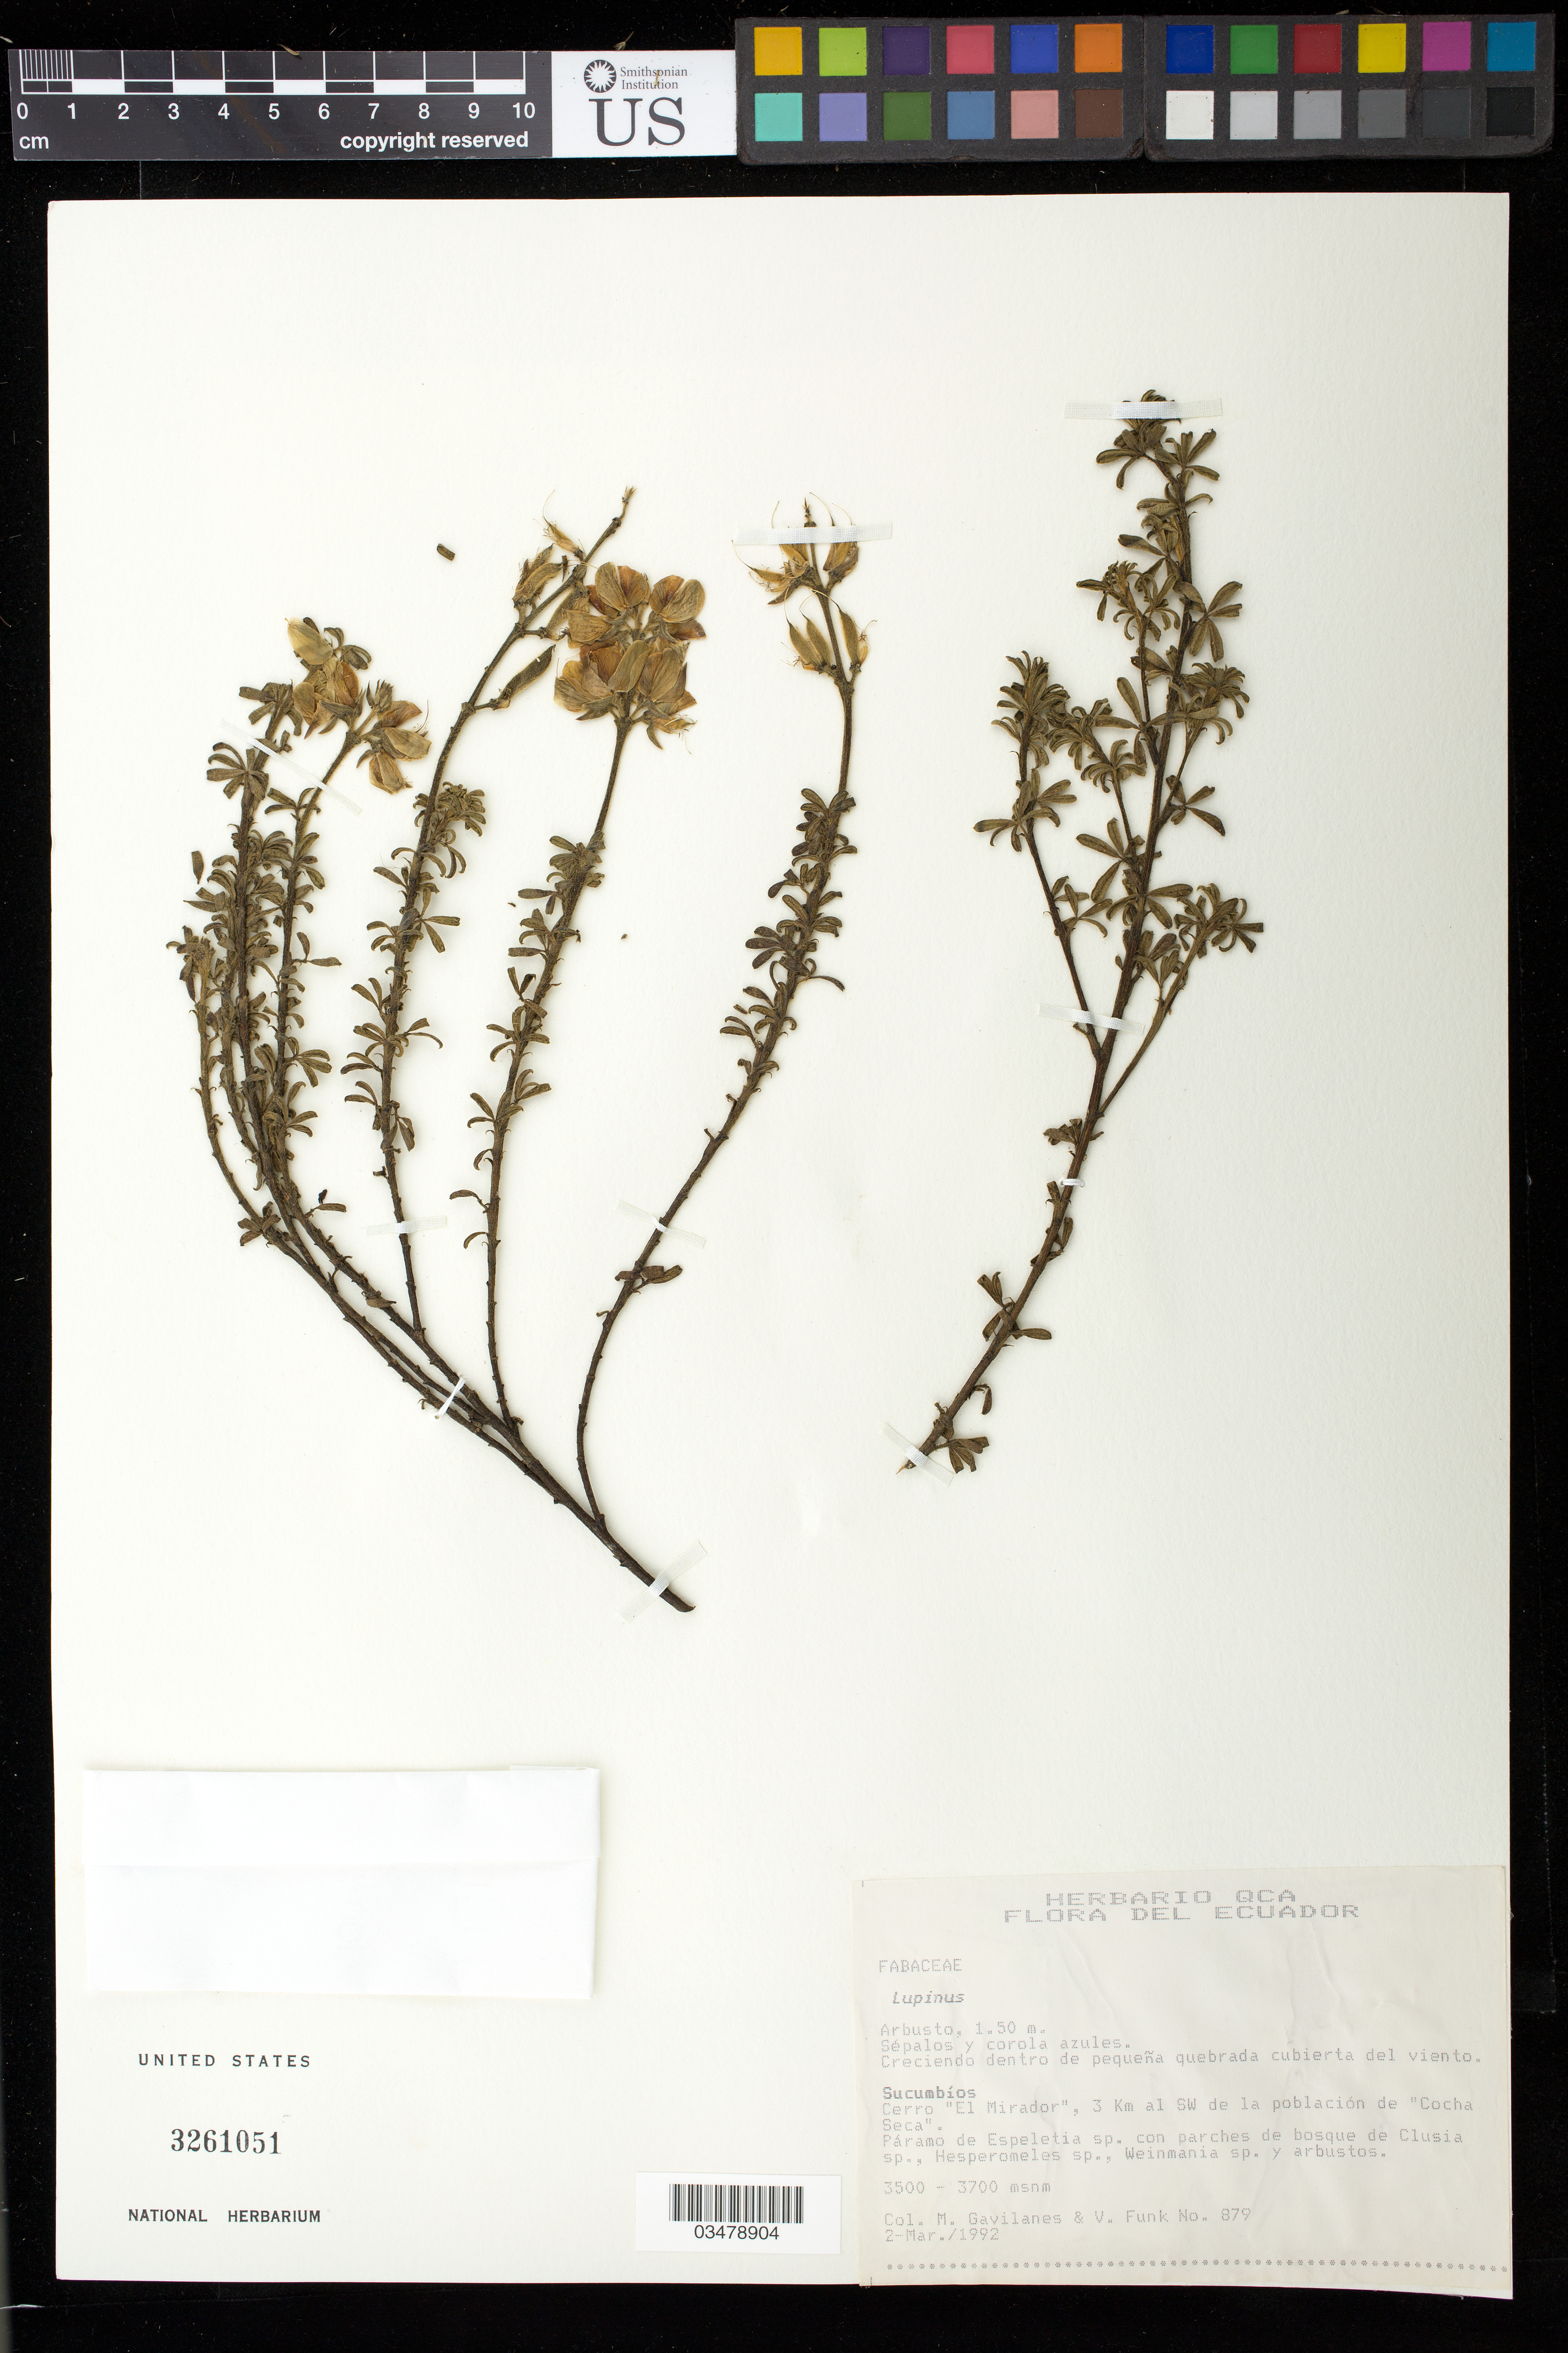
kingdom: Plantae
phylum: Tracheophyta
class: Magnoliopsida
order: Fabales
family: Fabaceae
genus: Lupinus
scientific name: Lupinus sp.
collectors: M. Gavilanes & V. Funk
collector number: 879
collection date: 1992-03-02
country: Ecuador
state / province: Sucumbíos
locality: Cerro "El Mirador", 3 Km al SW de la población de "Cocha Seca"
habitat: Paramo de Espeletia sp con parches de bosque de Clusia, Hesperomeles, Weinmania y arbustos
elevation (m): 3500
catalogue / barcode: US 3261051